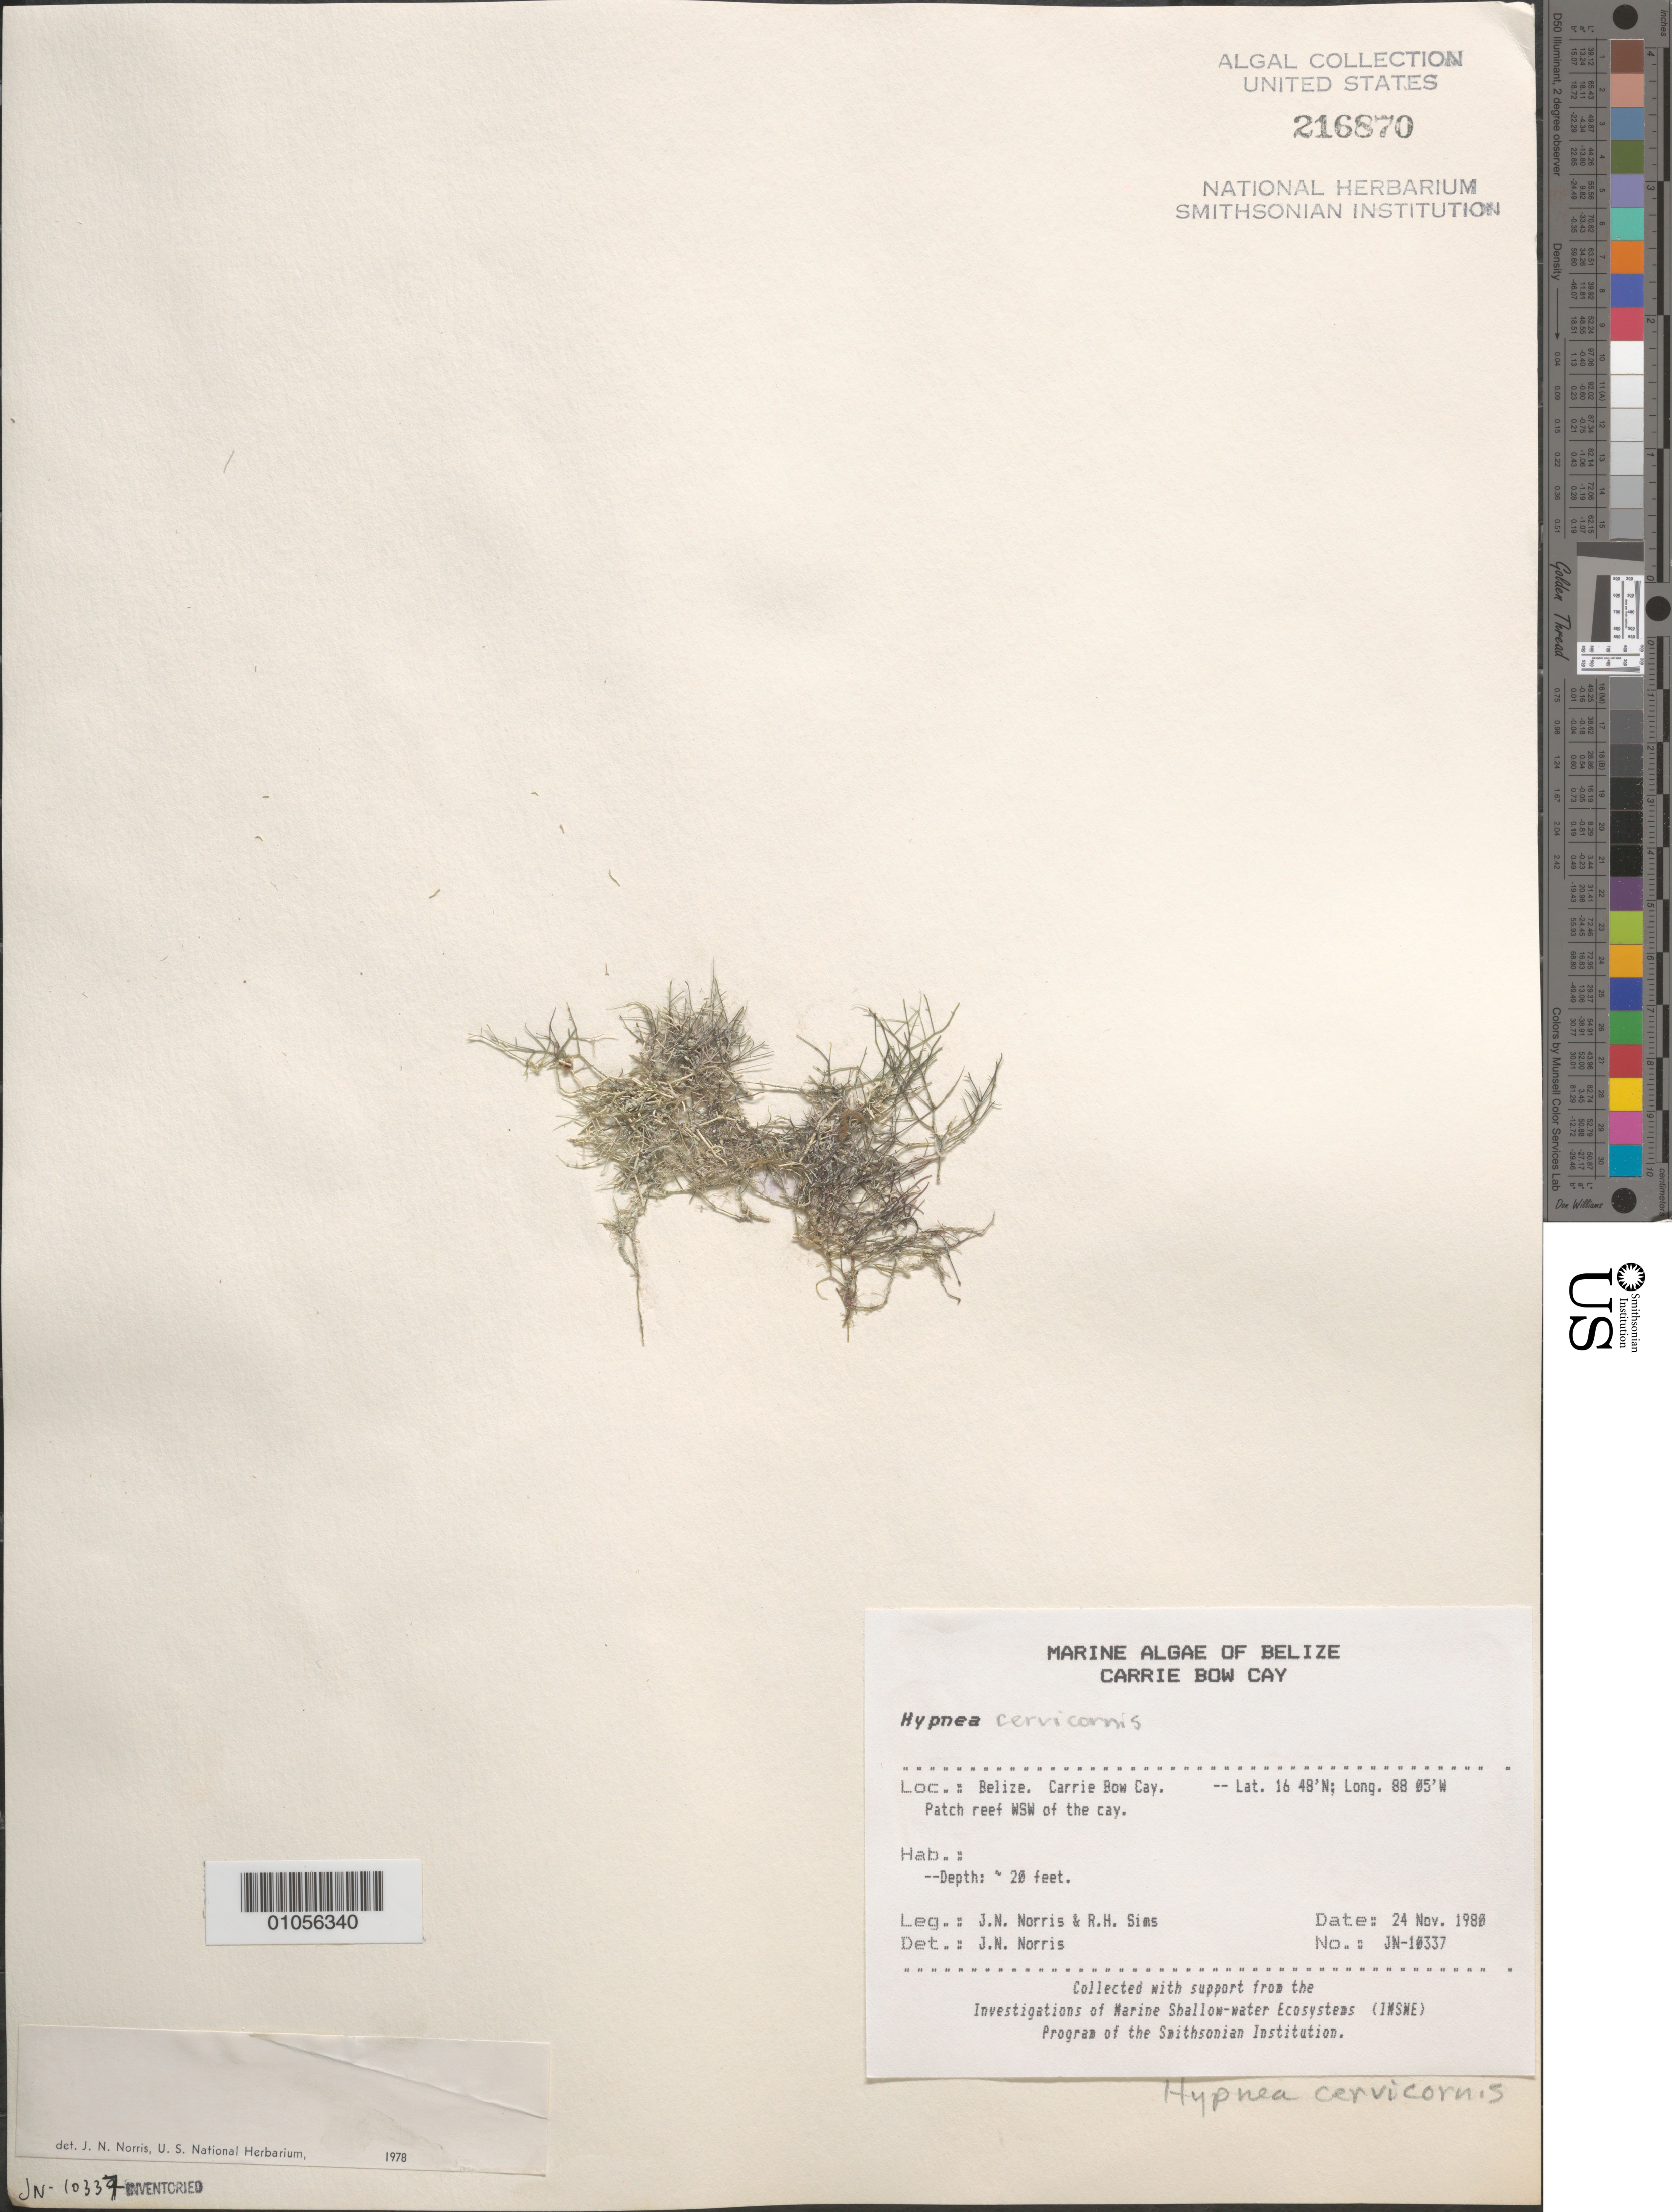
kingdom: Plantae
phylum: Rhodophyta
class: Florideophyceae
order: Gigartinales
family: Cystocloniaceae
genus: Hypnea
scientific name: Hypnea cervicornis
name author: J. Agardh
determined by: Norris, James N.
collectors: J. N. Norris & R. H. Sims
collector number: JN-10337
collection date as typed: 24 Nov 1980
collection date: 1980-11-24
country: Belize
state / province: Stann Creek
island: Carrie Bow Cay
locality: Patch reef west southwest of Carrie Bow Cay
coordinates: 16 48'N, 88 05'W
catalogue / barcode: US 216870